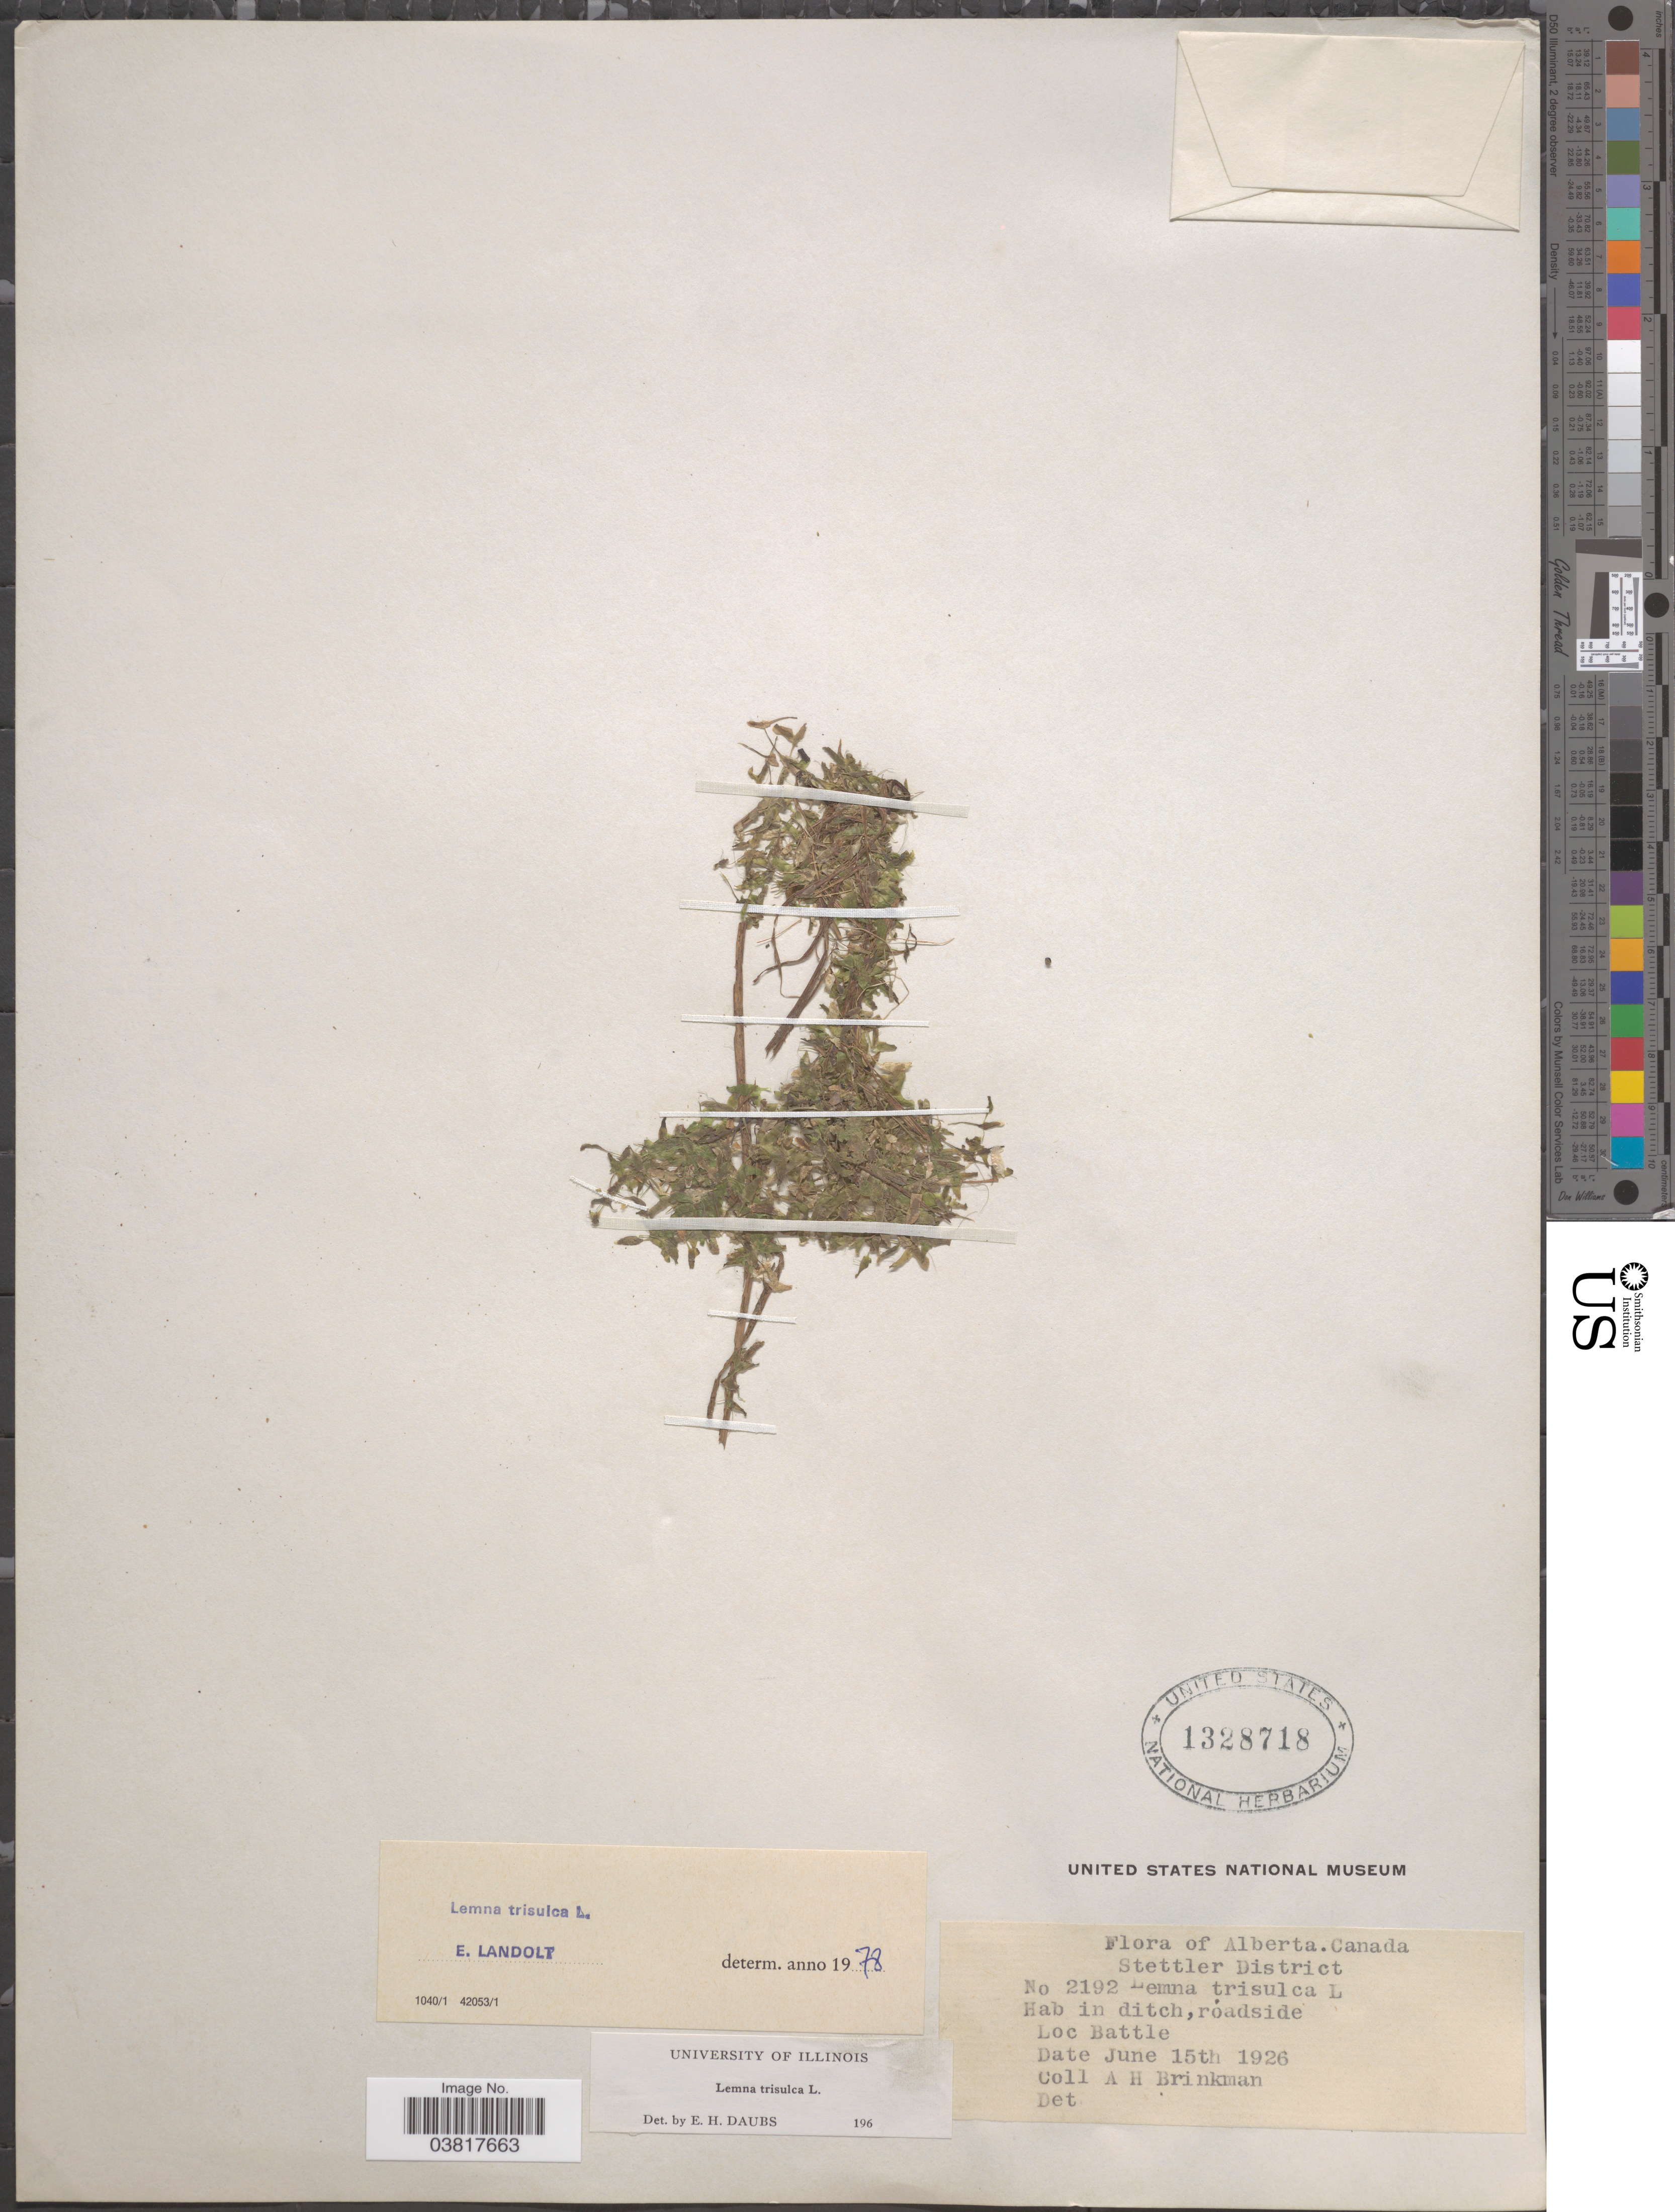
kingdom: Plantae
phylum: Tracheophyta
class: Liliopsida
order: Alismatales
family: Araceae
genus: Lemna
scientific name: Lemna trisulca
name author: L.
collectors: A. Brinkman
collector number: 2192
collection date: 1926-06-15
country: Canada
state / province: Alberta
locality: Stettler District. In ditch, roadside. Battle.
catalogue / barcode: US 1328718